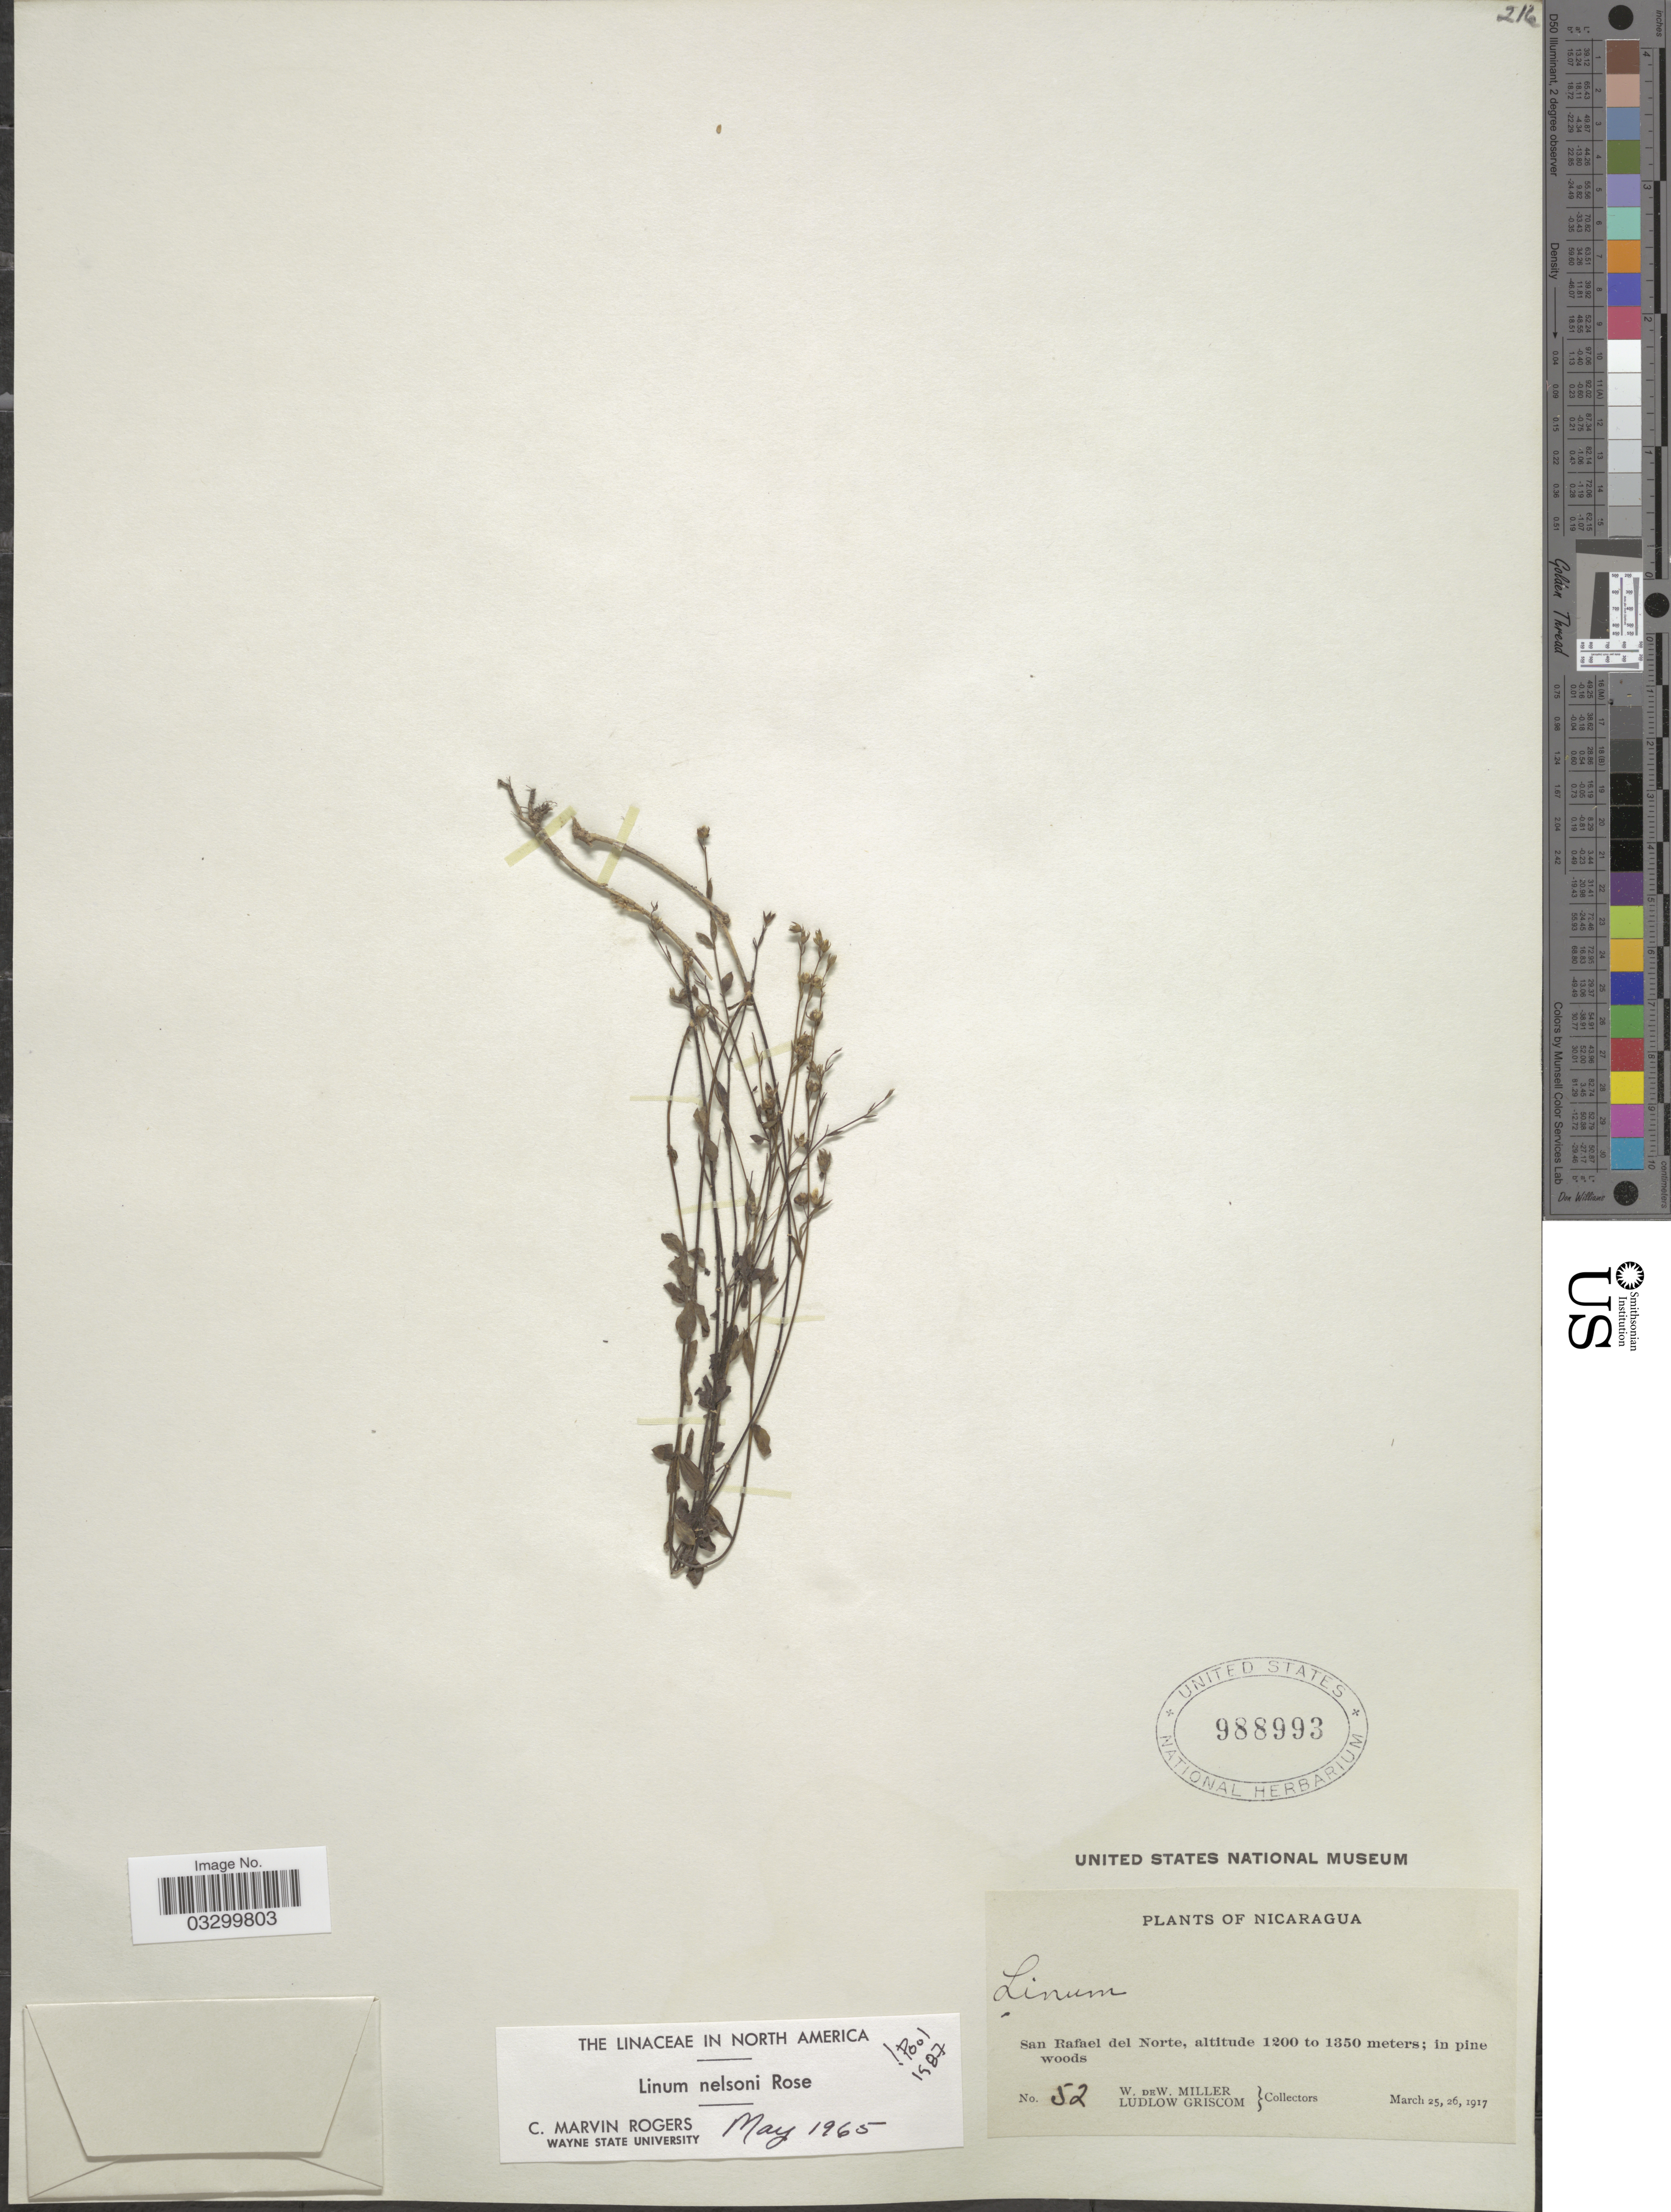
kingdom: Plantae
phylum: Tracheophyta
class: Magnoliopsida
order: Malpighiales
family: Linaceae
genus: Linum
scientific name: Linum nelsonii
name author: Rose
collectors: W. Miller & L. Griscom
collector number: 52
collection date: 1917-03-25/1917-03-26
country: Nicaragua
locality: San Rafael del Norte.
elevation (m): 1200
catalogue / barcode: US 988993